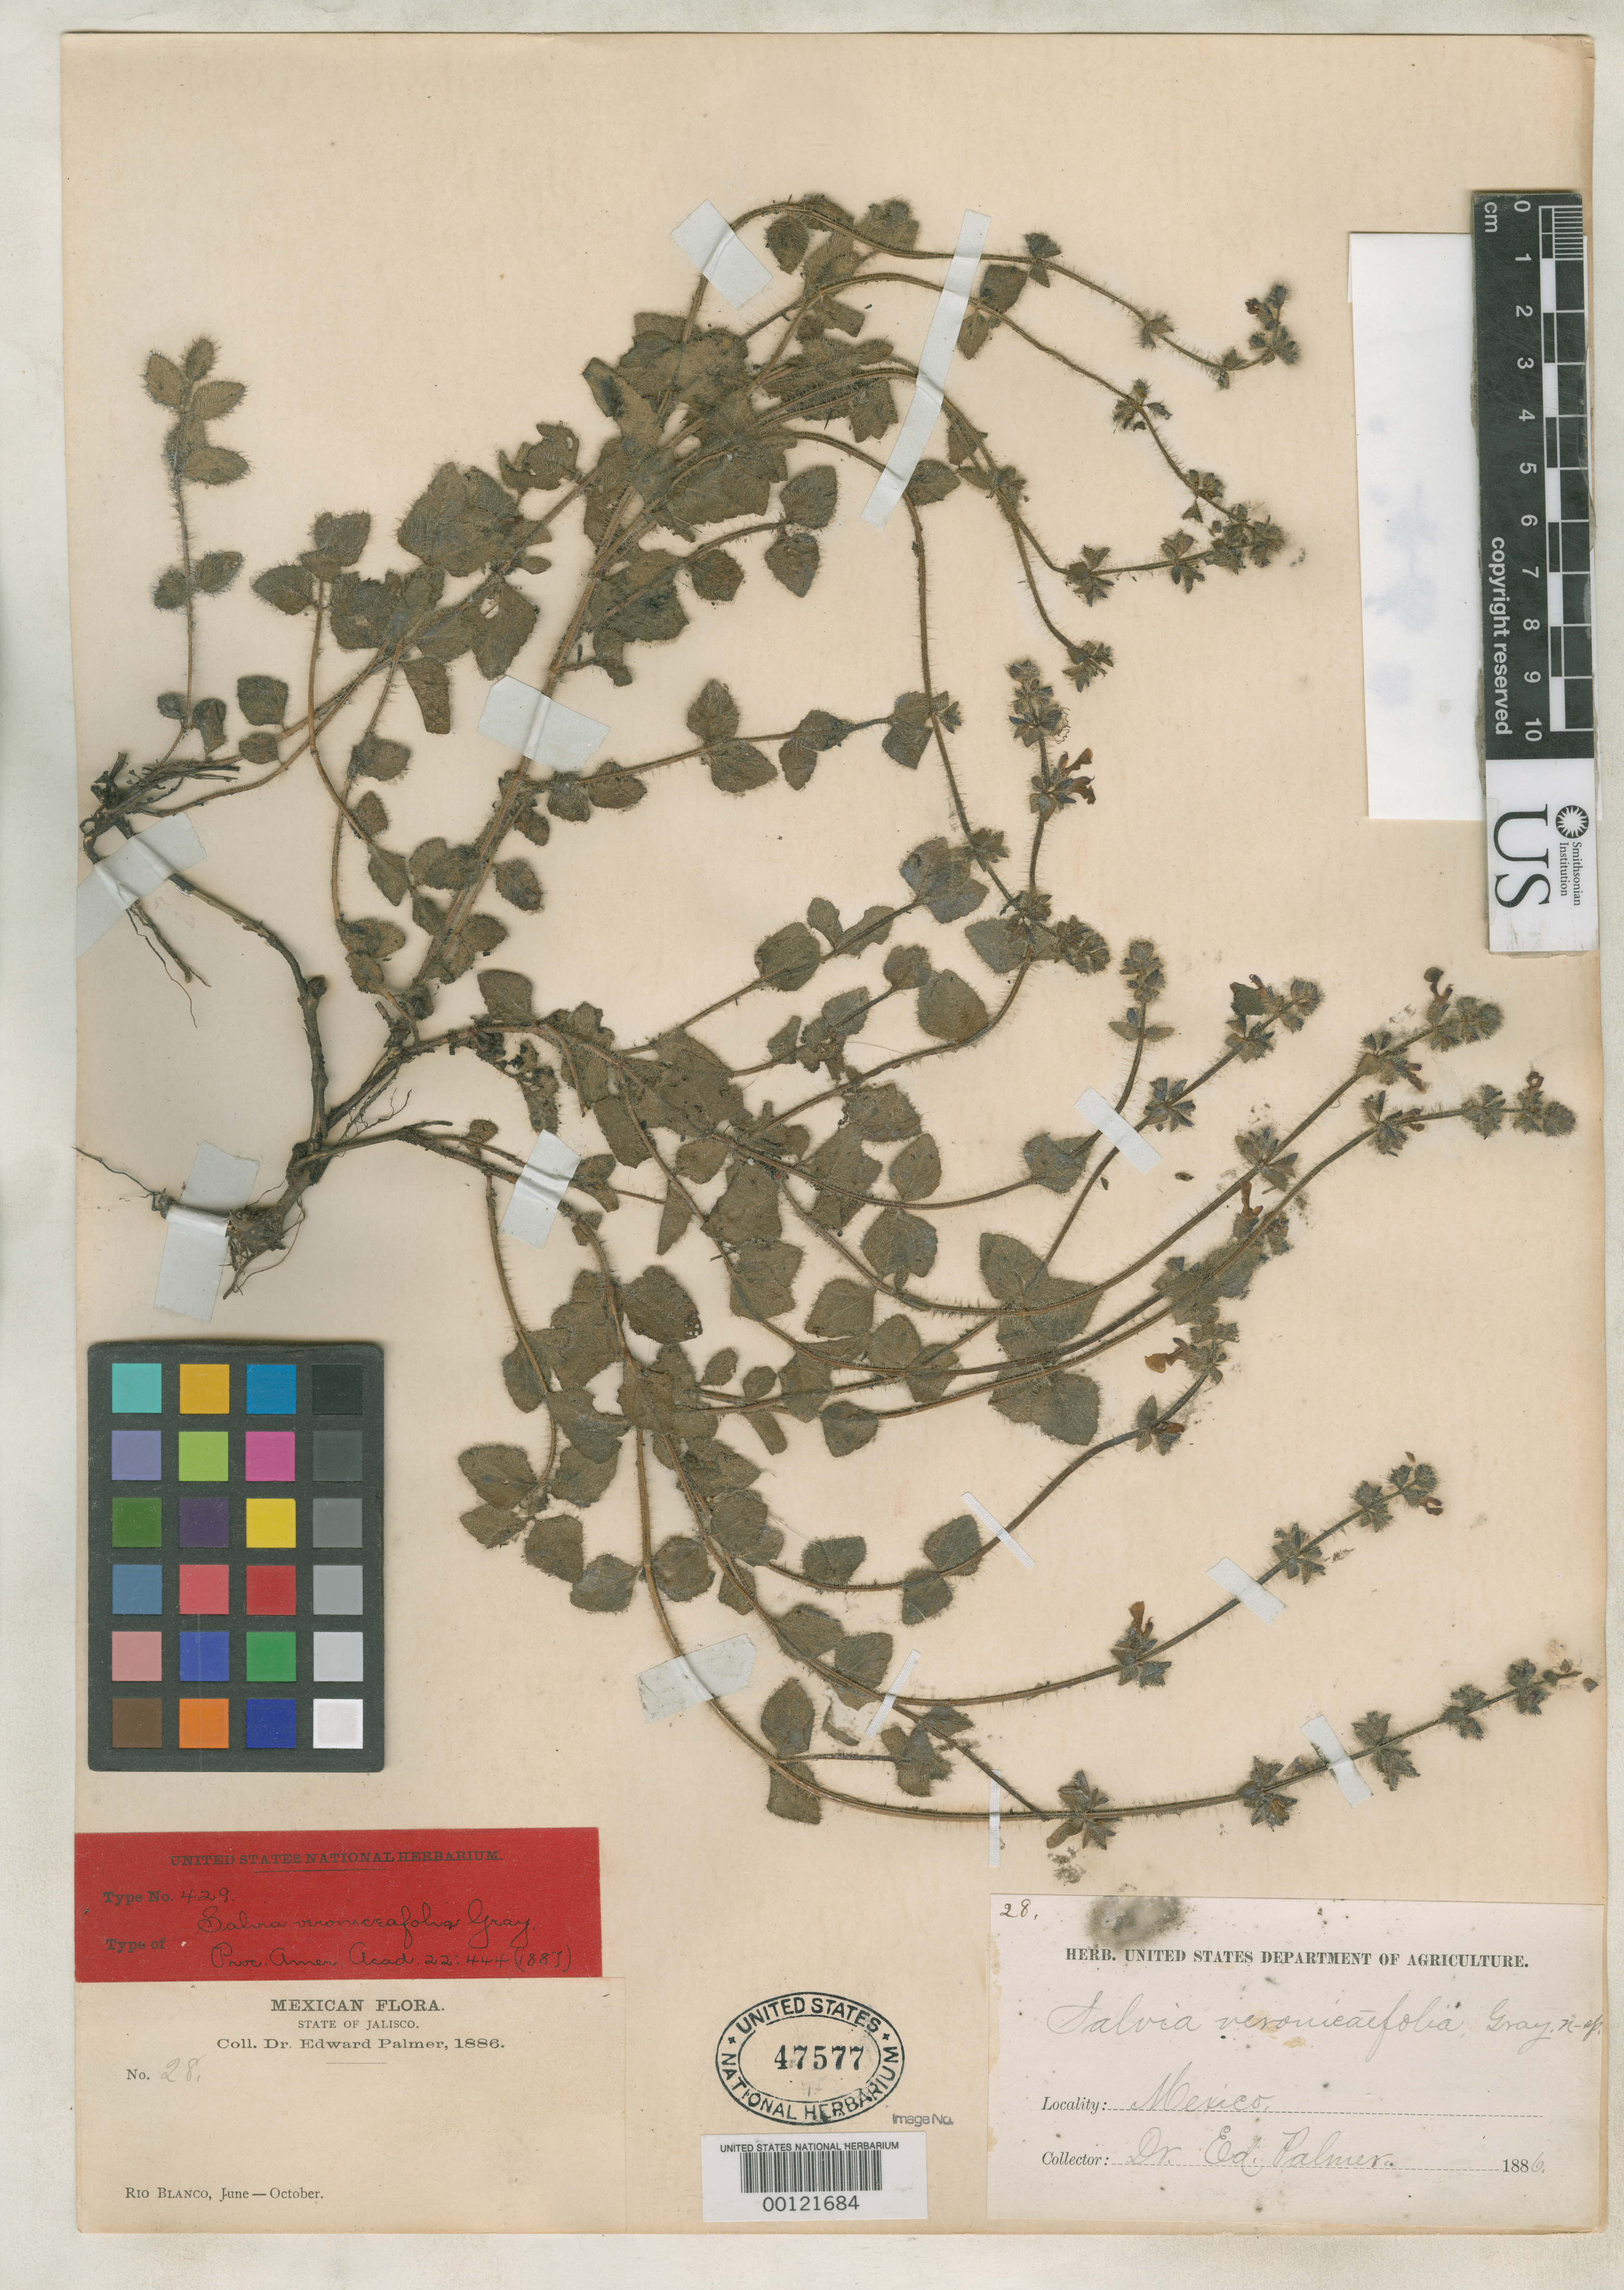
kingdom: Plantae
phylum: Tracheophyta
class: Magnoliopsida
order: Lamiales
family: Lamiaceae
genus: Salvia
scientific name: Salvia veronicaefolia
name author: A. Gray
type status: Isotype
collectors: E. Palmer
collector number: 28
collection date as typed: Jun 1886 to -- Oct 1886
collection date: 1886-06/1886-10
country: Mexico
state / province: Jalisco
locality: Rio Blanco.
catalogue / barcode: US 47577